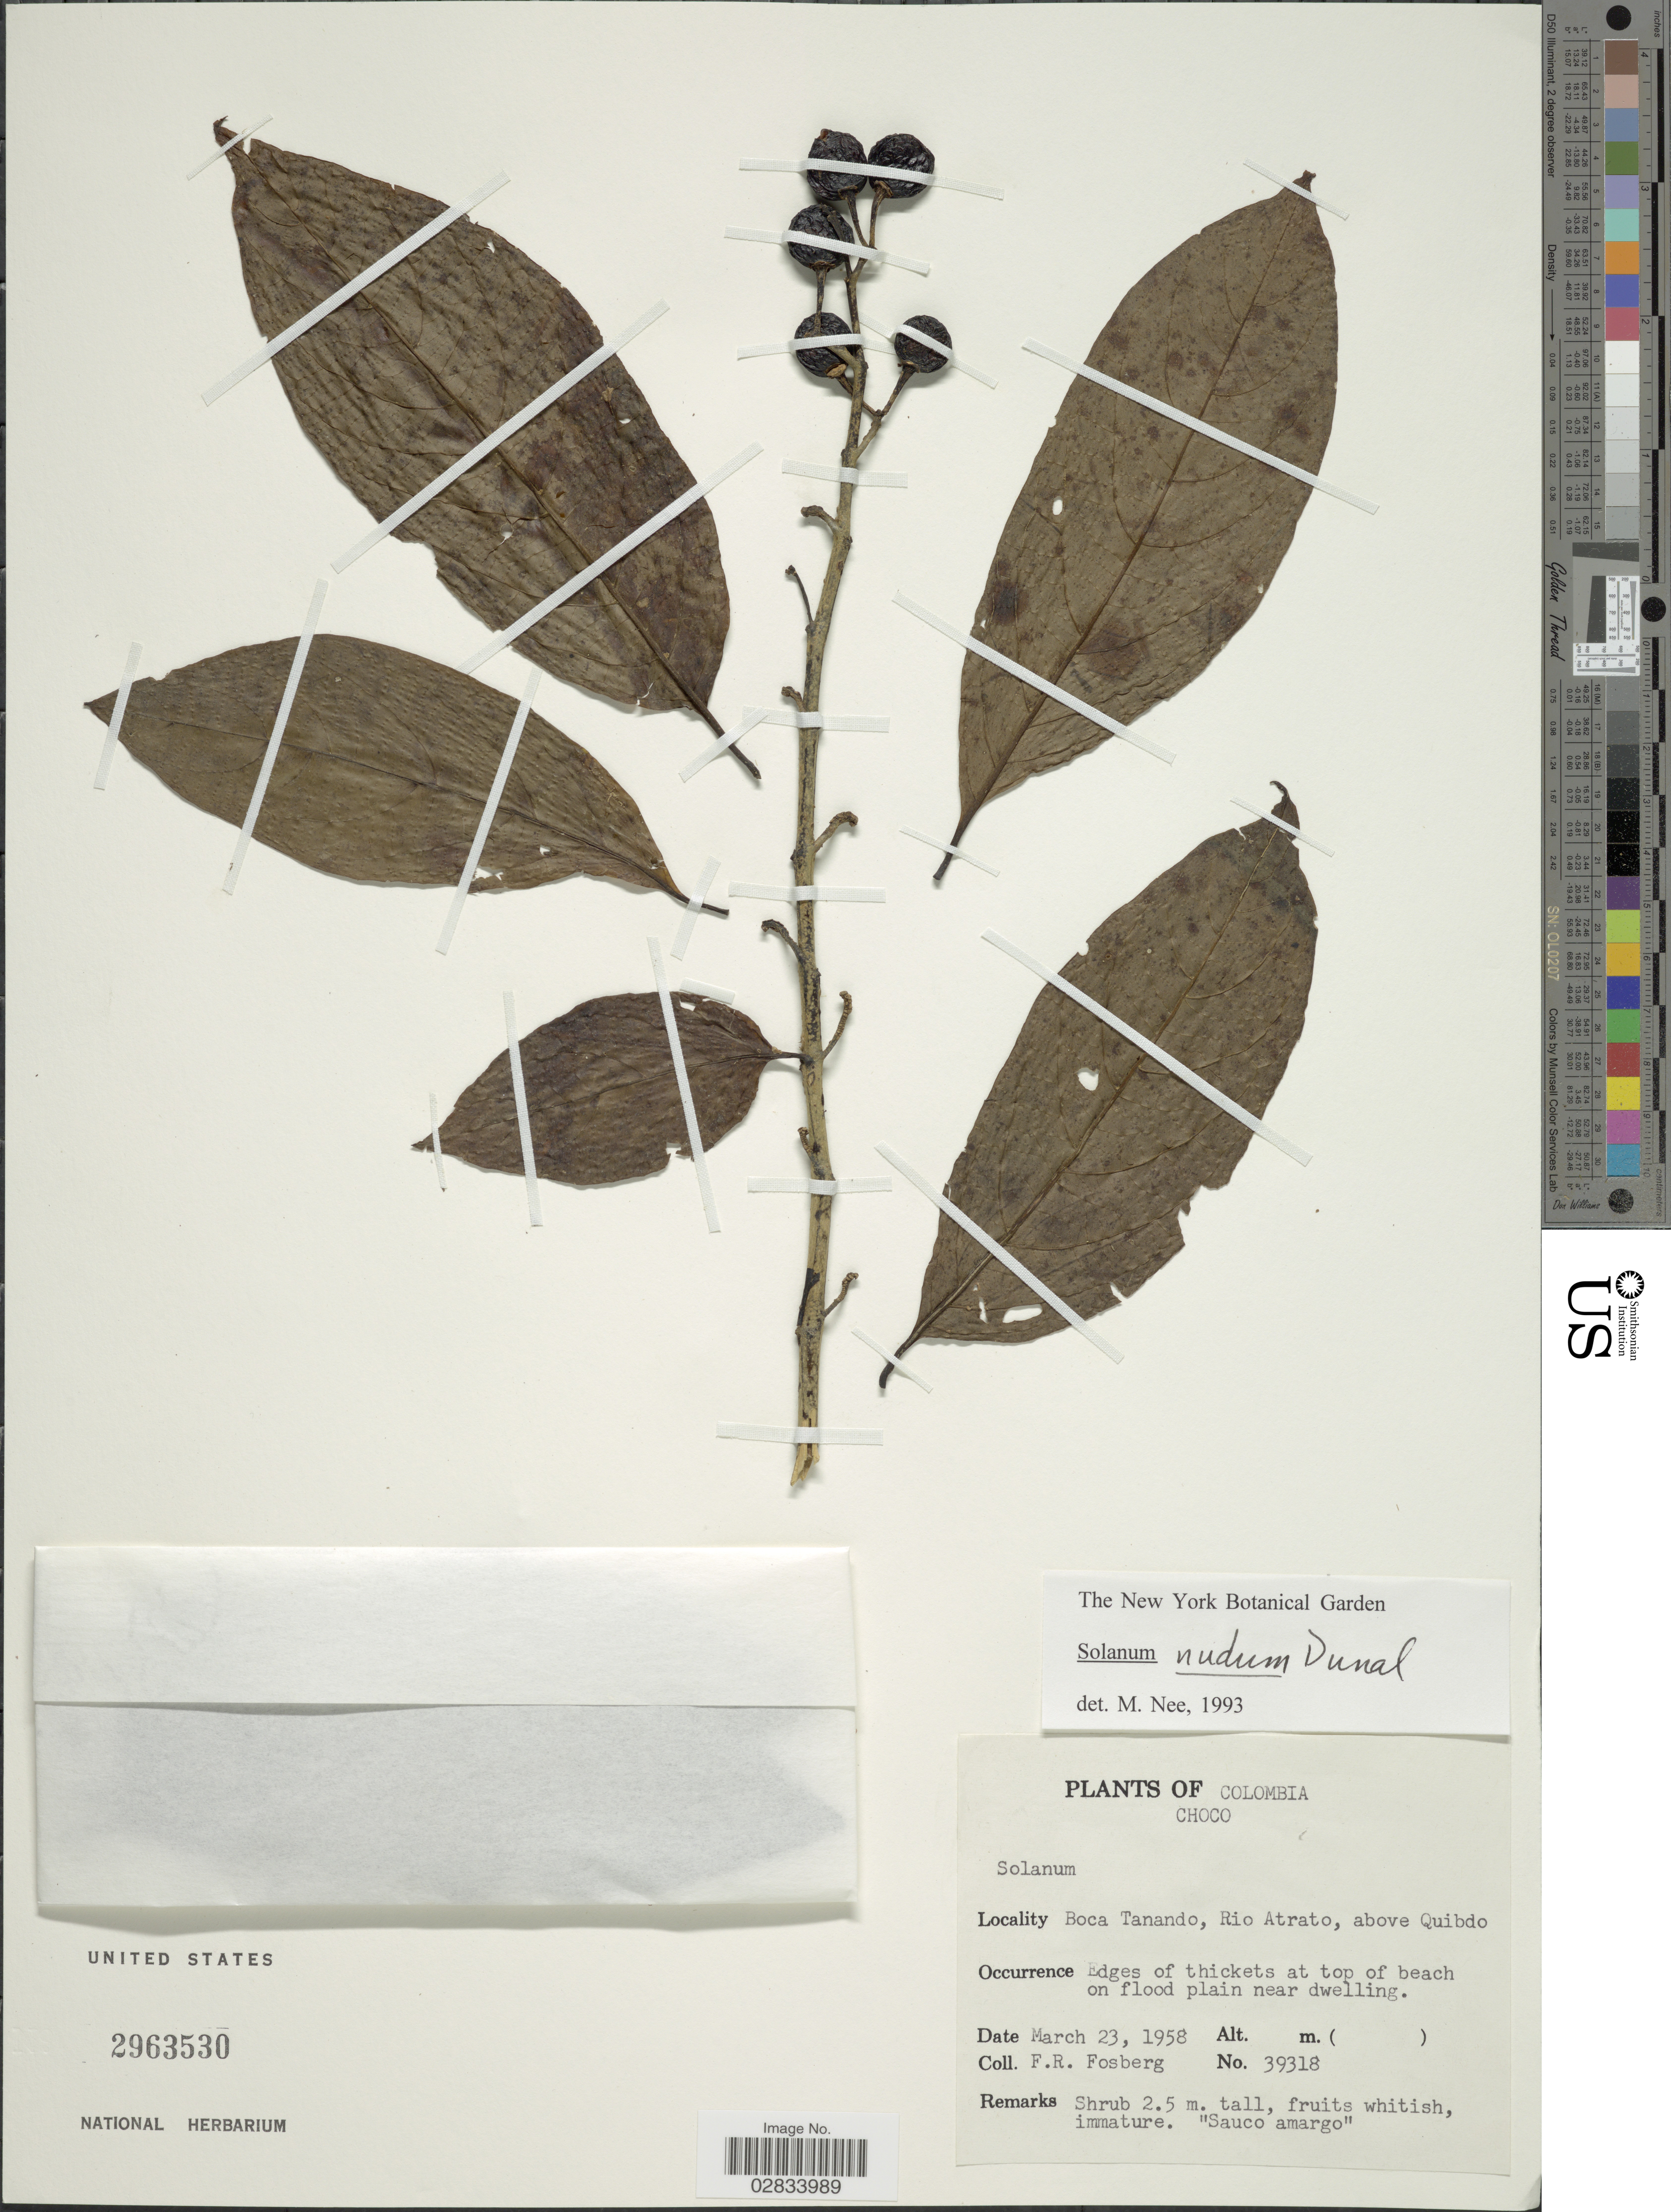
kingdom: Plantae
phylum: Tracheophyta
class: Magnoliopsida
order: Solanales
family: Solanaceae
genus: Solanum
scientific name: Solanum nudum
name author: Dunal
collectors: F. R. Fosberg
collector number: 39318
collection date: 1958-03-23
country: Colombia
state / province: Chocó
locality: Choco, Boca Tanando, Rio Atrato, above Quibdo, Edges of thickets at top of beach on flood plain near dwelling.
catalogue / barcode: US 2963530